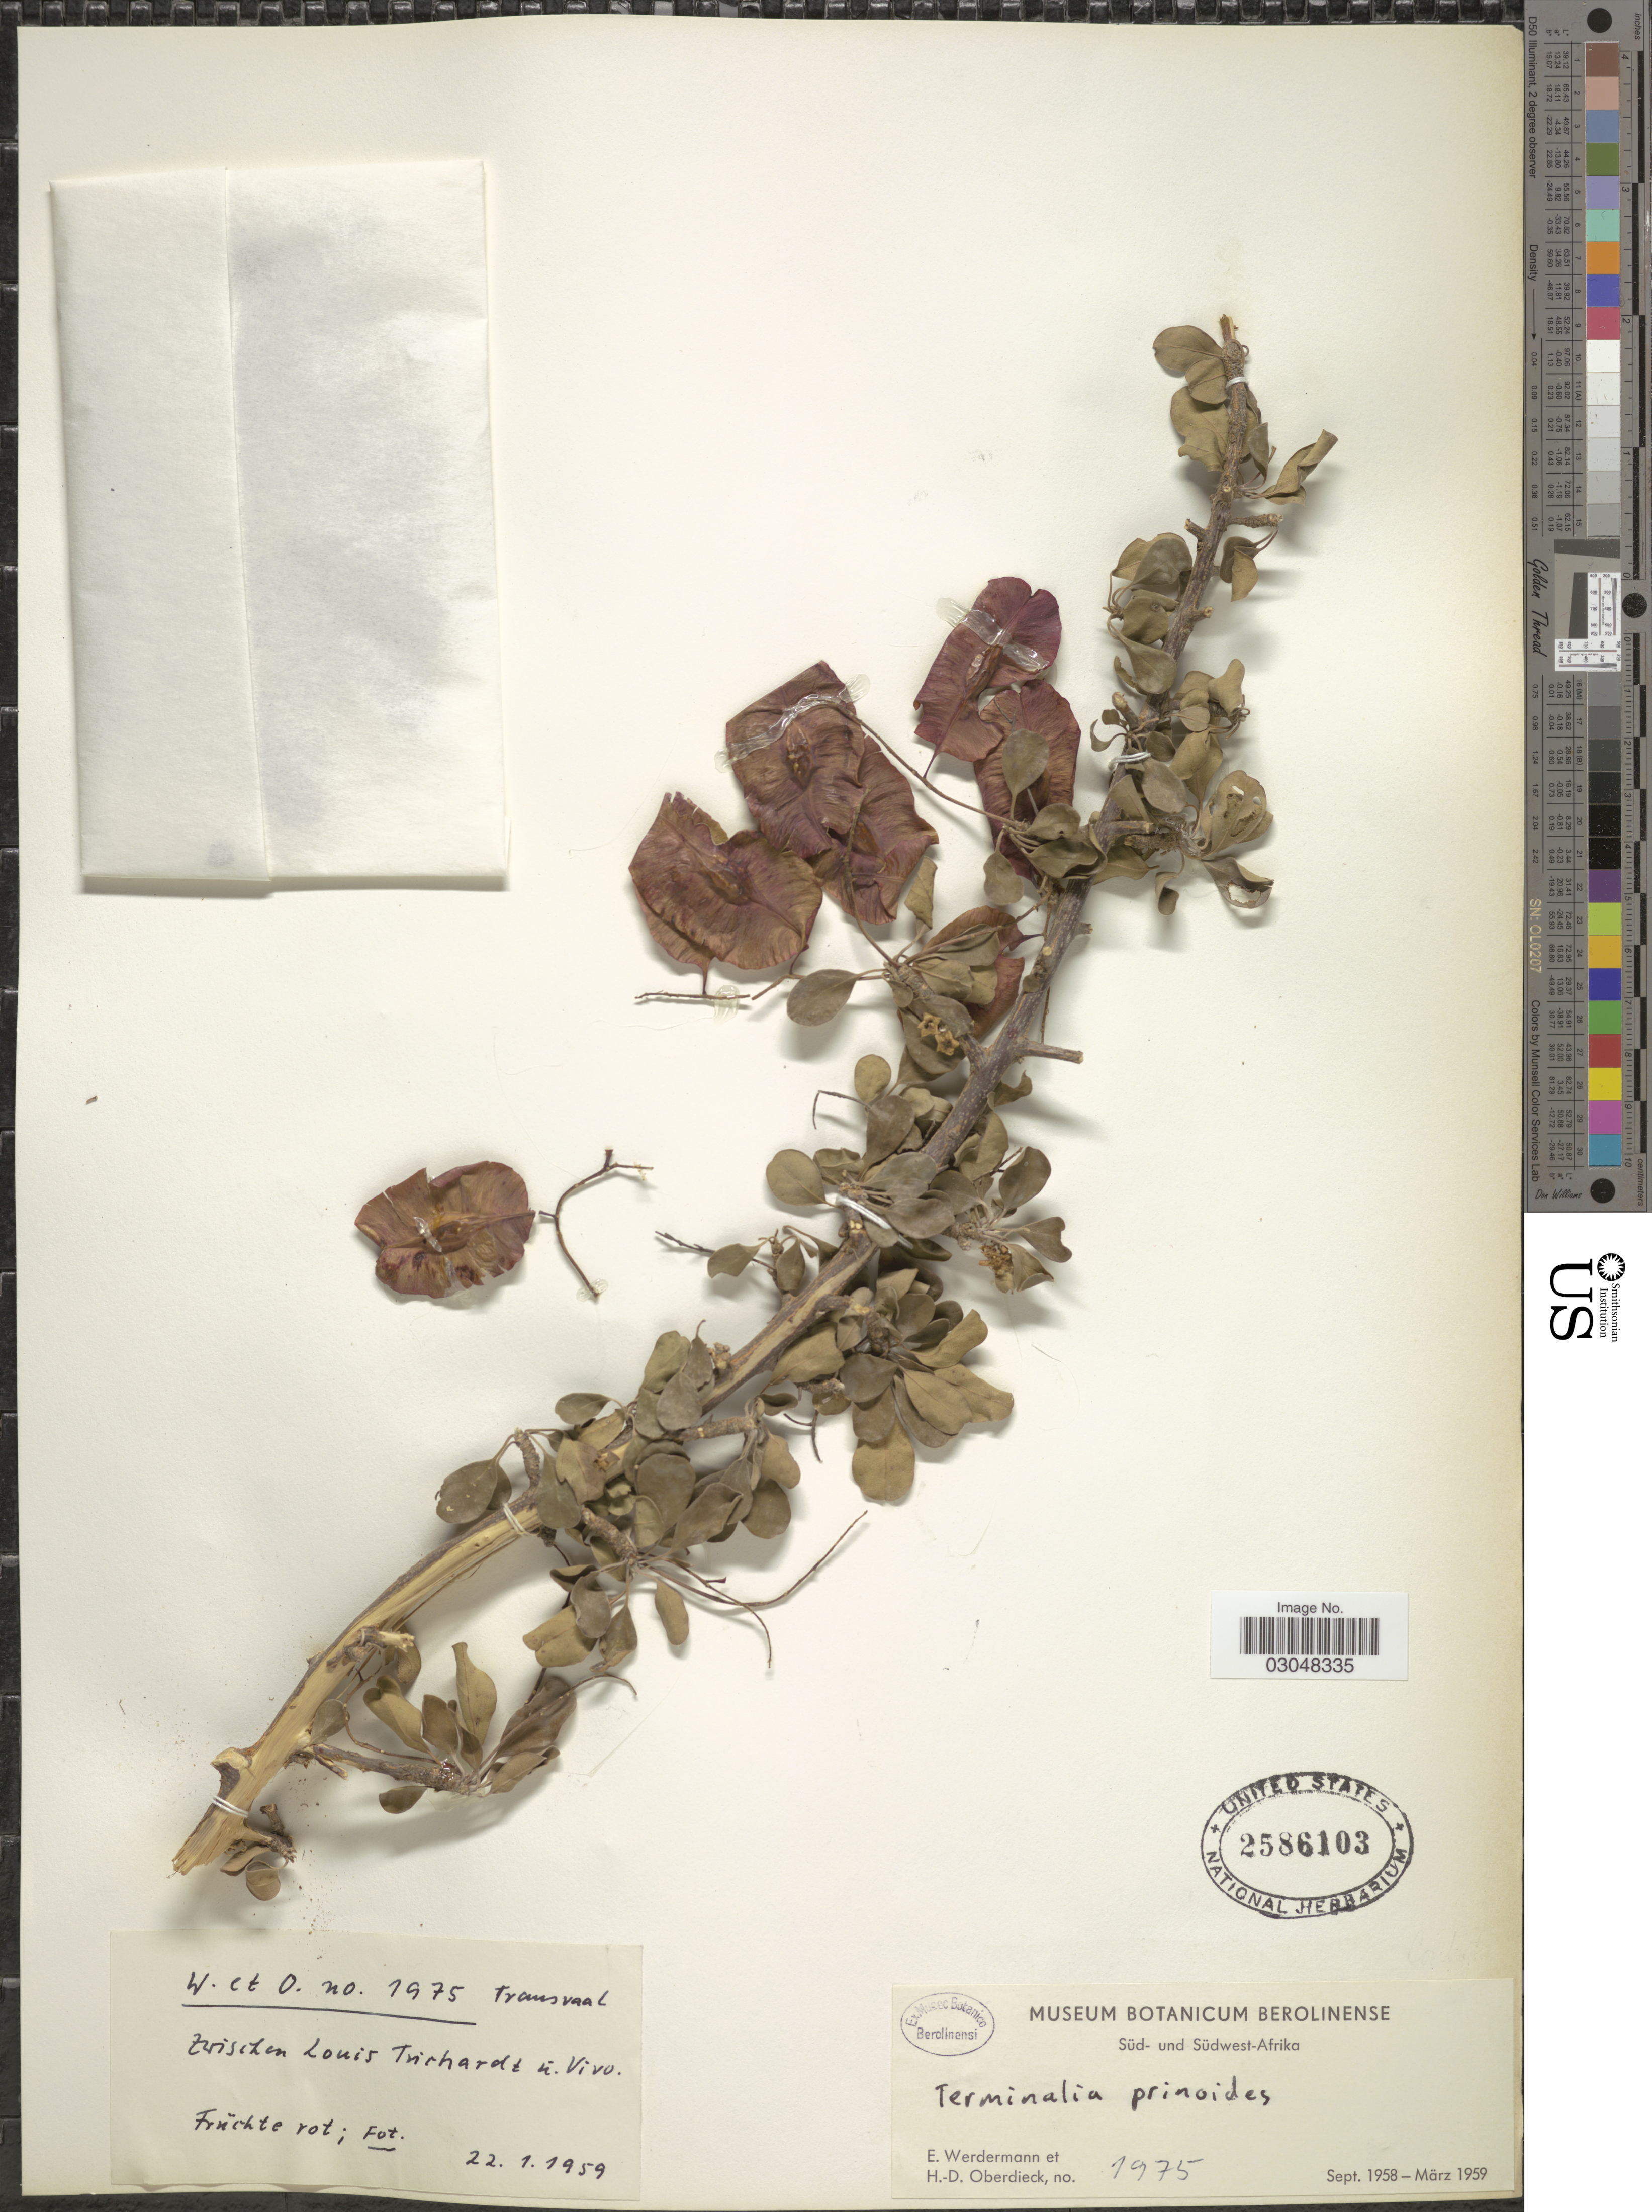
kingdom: Plantae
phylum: Tracheophyta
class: Magnoliopsida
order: Myrtales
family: Combretaceae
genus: Terminalia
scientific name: Terminalia prunioides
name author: M.A. Lawson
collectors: E. Werdermann & H. Oberdieck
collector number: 1975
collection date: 1959-01-22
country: South Africa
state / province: Limpopo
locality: Süd- und Südwest- Afrika. Transvaal. Zwischen Louis Trichardt ü. Vivo.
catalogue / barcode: US 2586103